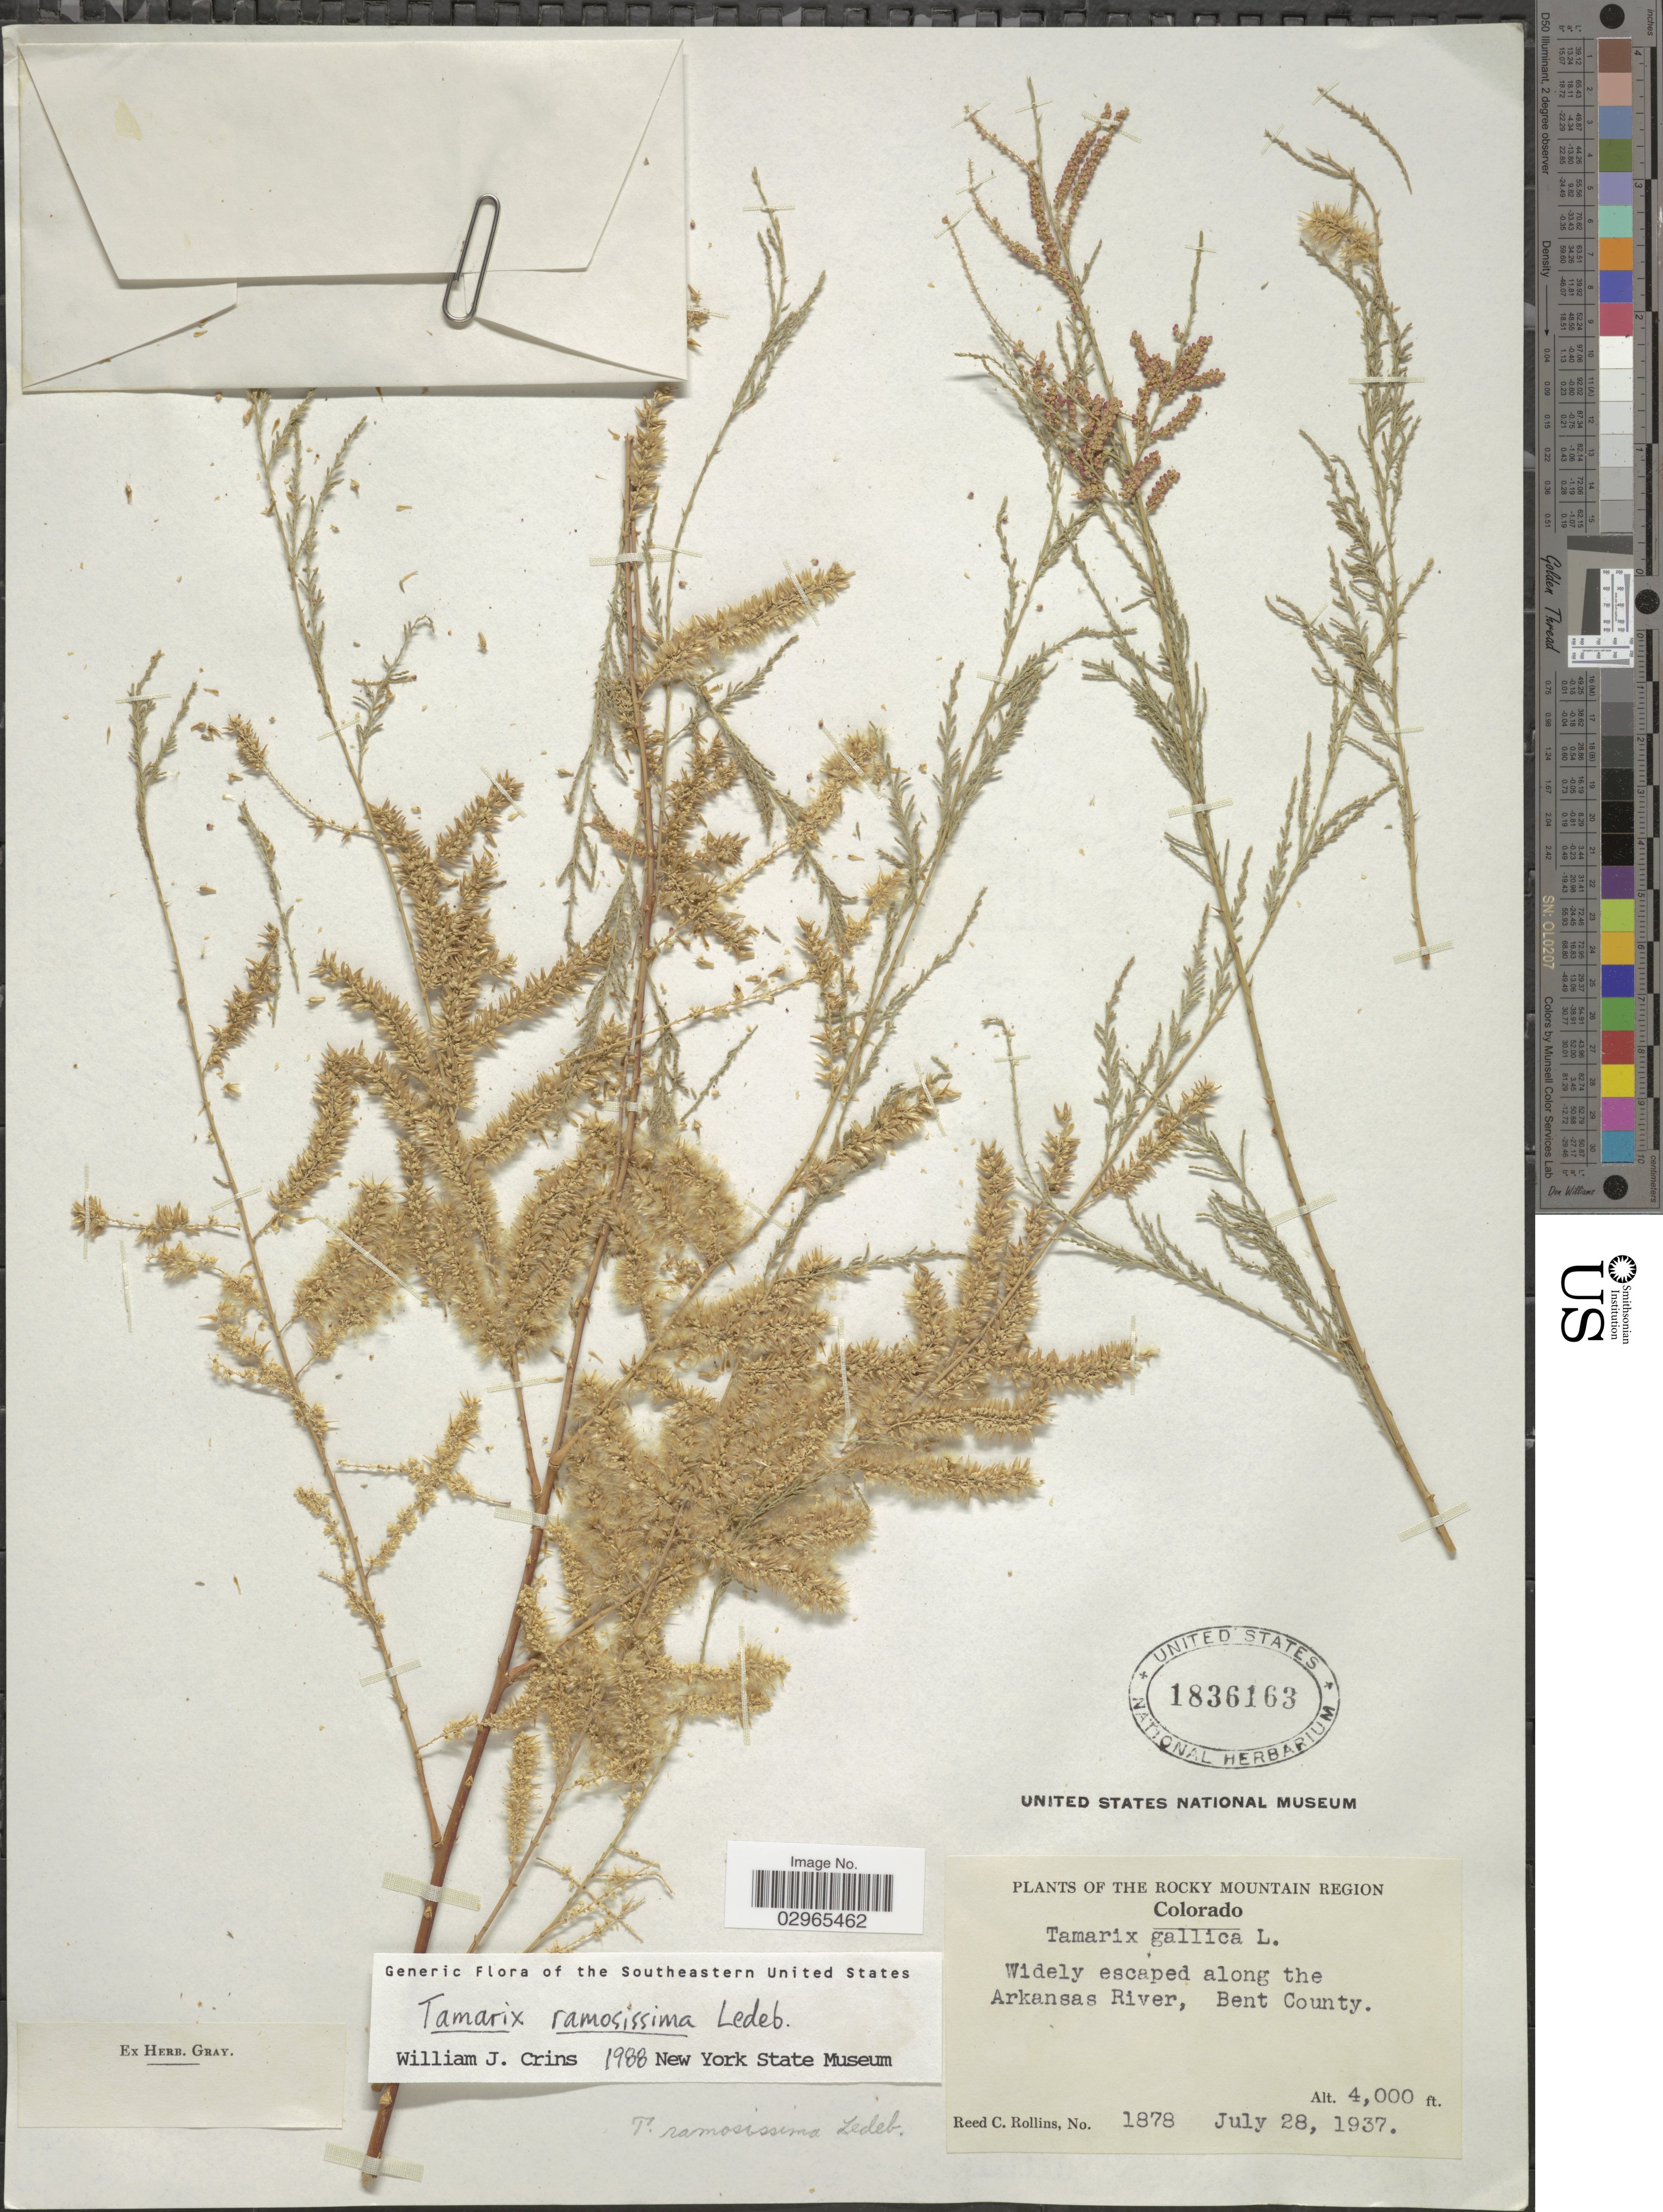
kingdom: Plantae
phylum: Tracheophyta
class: Magnoliopsida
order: Caryophyllales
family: Tamaricaceae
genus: Tamarix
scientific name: Tamarix ramosissima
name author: Ledeb.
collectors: R. C. Rollins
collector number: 1878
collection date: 1937-07-28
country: United States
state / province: Colorado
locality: The Rocky Mountain Region. Along the Arkansas River, Bent County.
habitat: widely escaped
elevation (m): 1219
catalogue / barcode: US 1836163